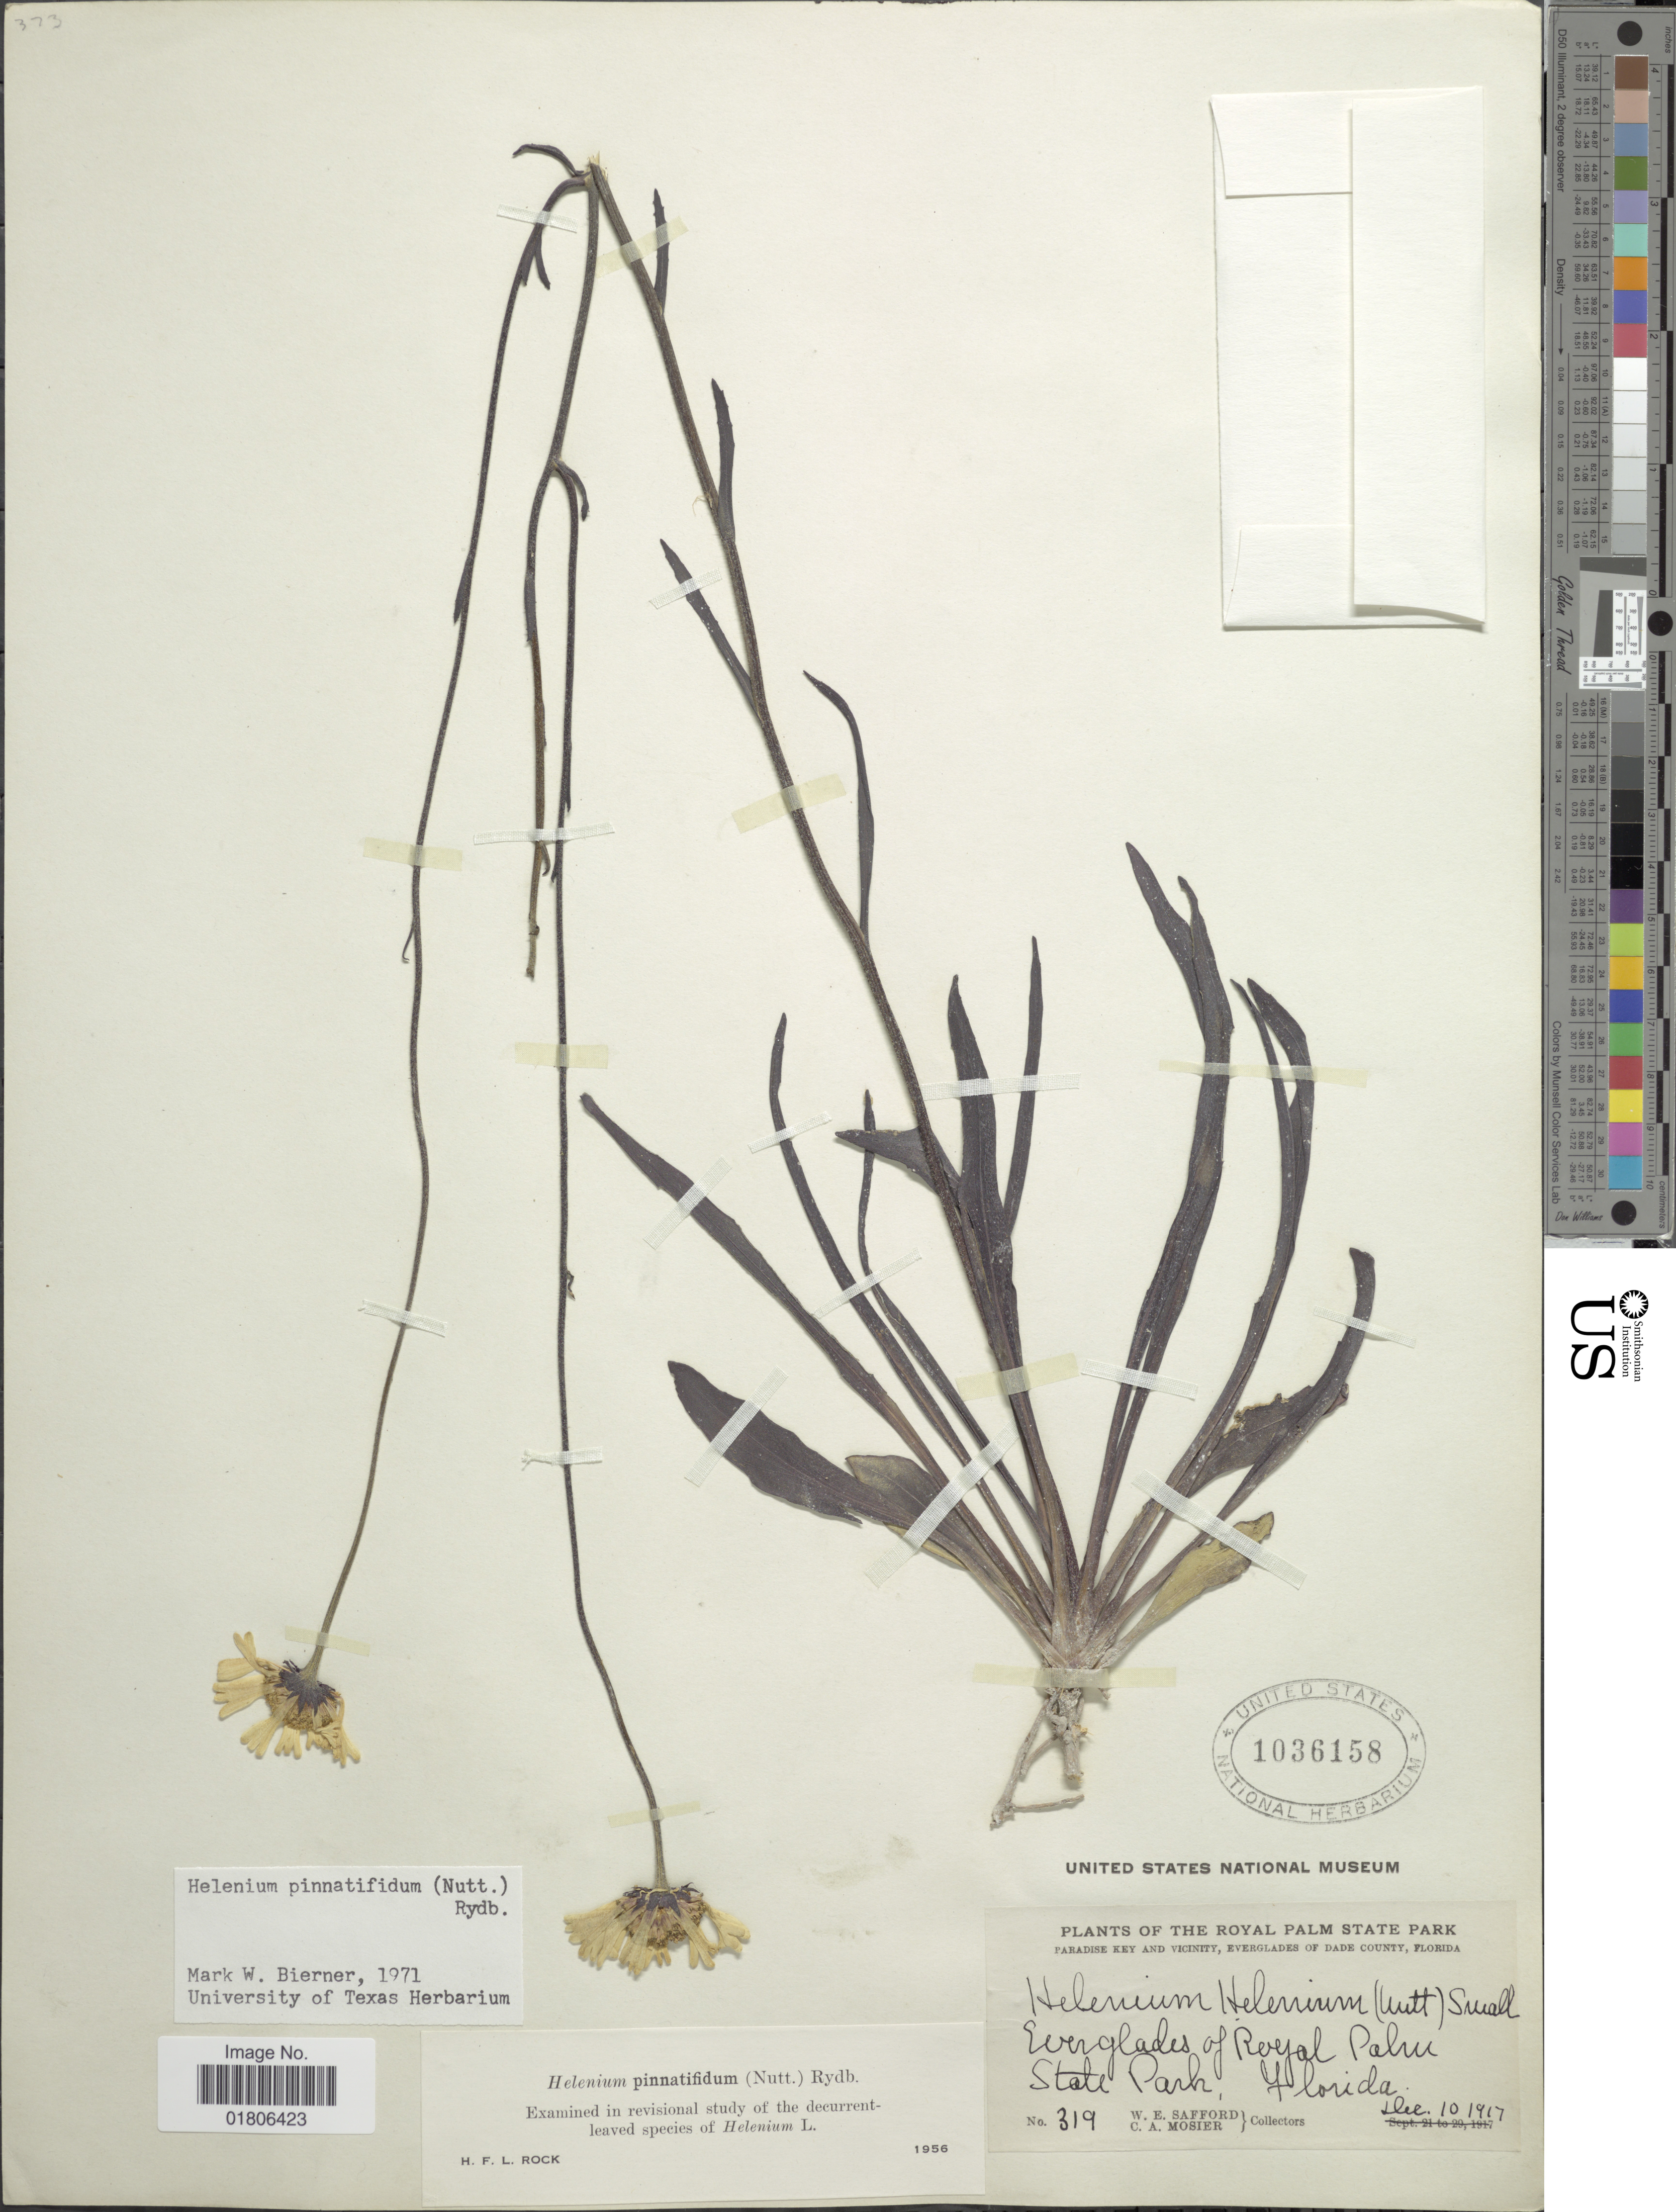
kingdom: Plantae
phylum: Tracheophyta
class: Magnoliopsida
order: Asterales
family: Asteraceae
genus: Helenium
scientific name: Helenium pinnatifidum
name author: (Schwein. ex Nutt.) Rydb.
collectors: W. E. Safford & C. A. Mosier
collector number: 319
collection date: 1917-12-10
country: United States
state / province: Florida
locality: The Royal Palm State Park, Everglades of Royal Palm State Park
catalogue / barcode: US 1036158